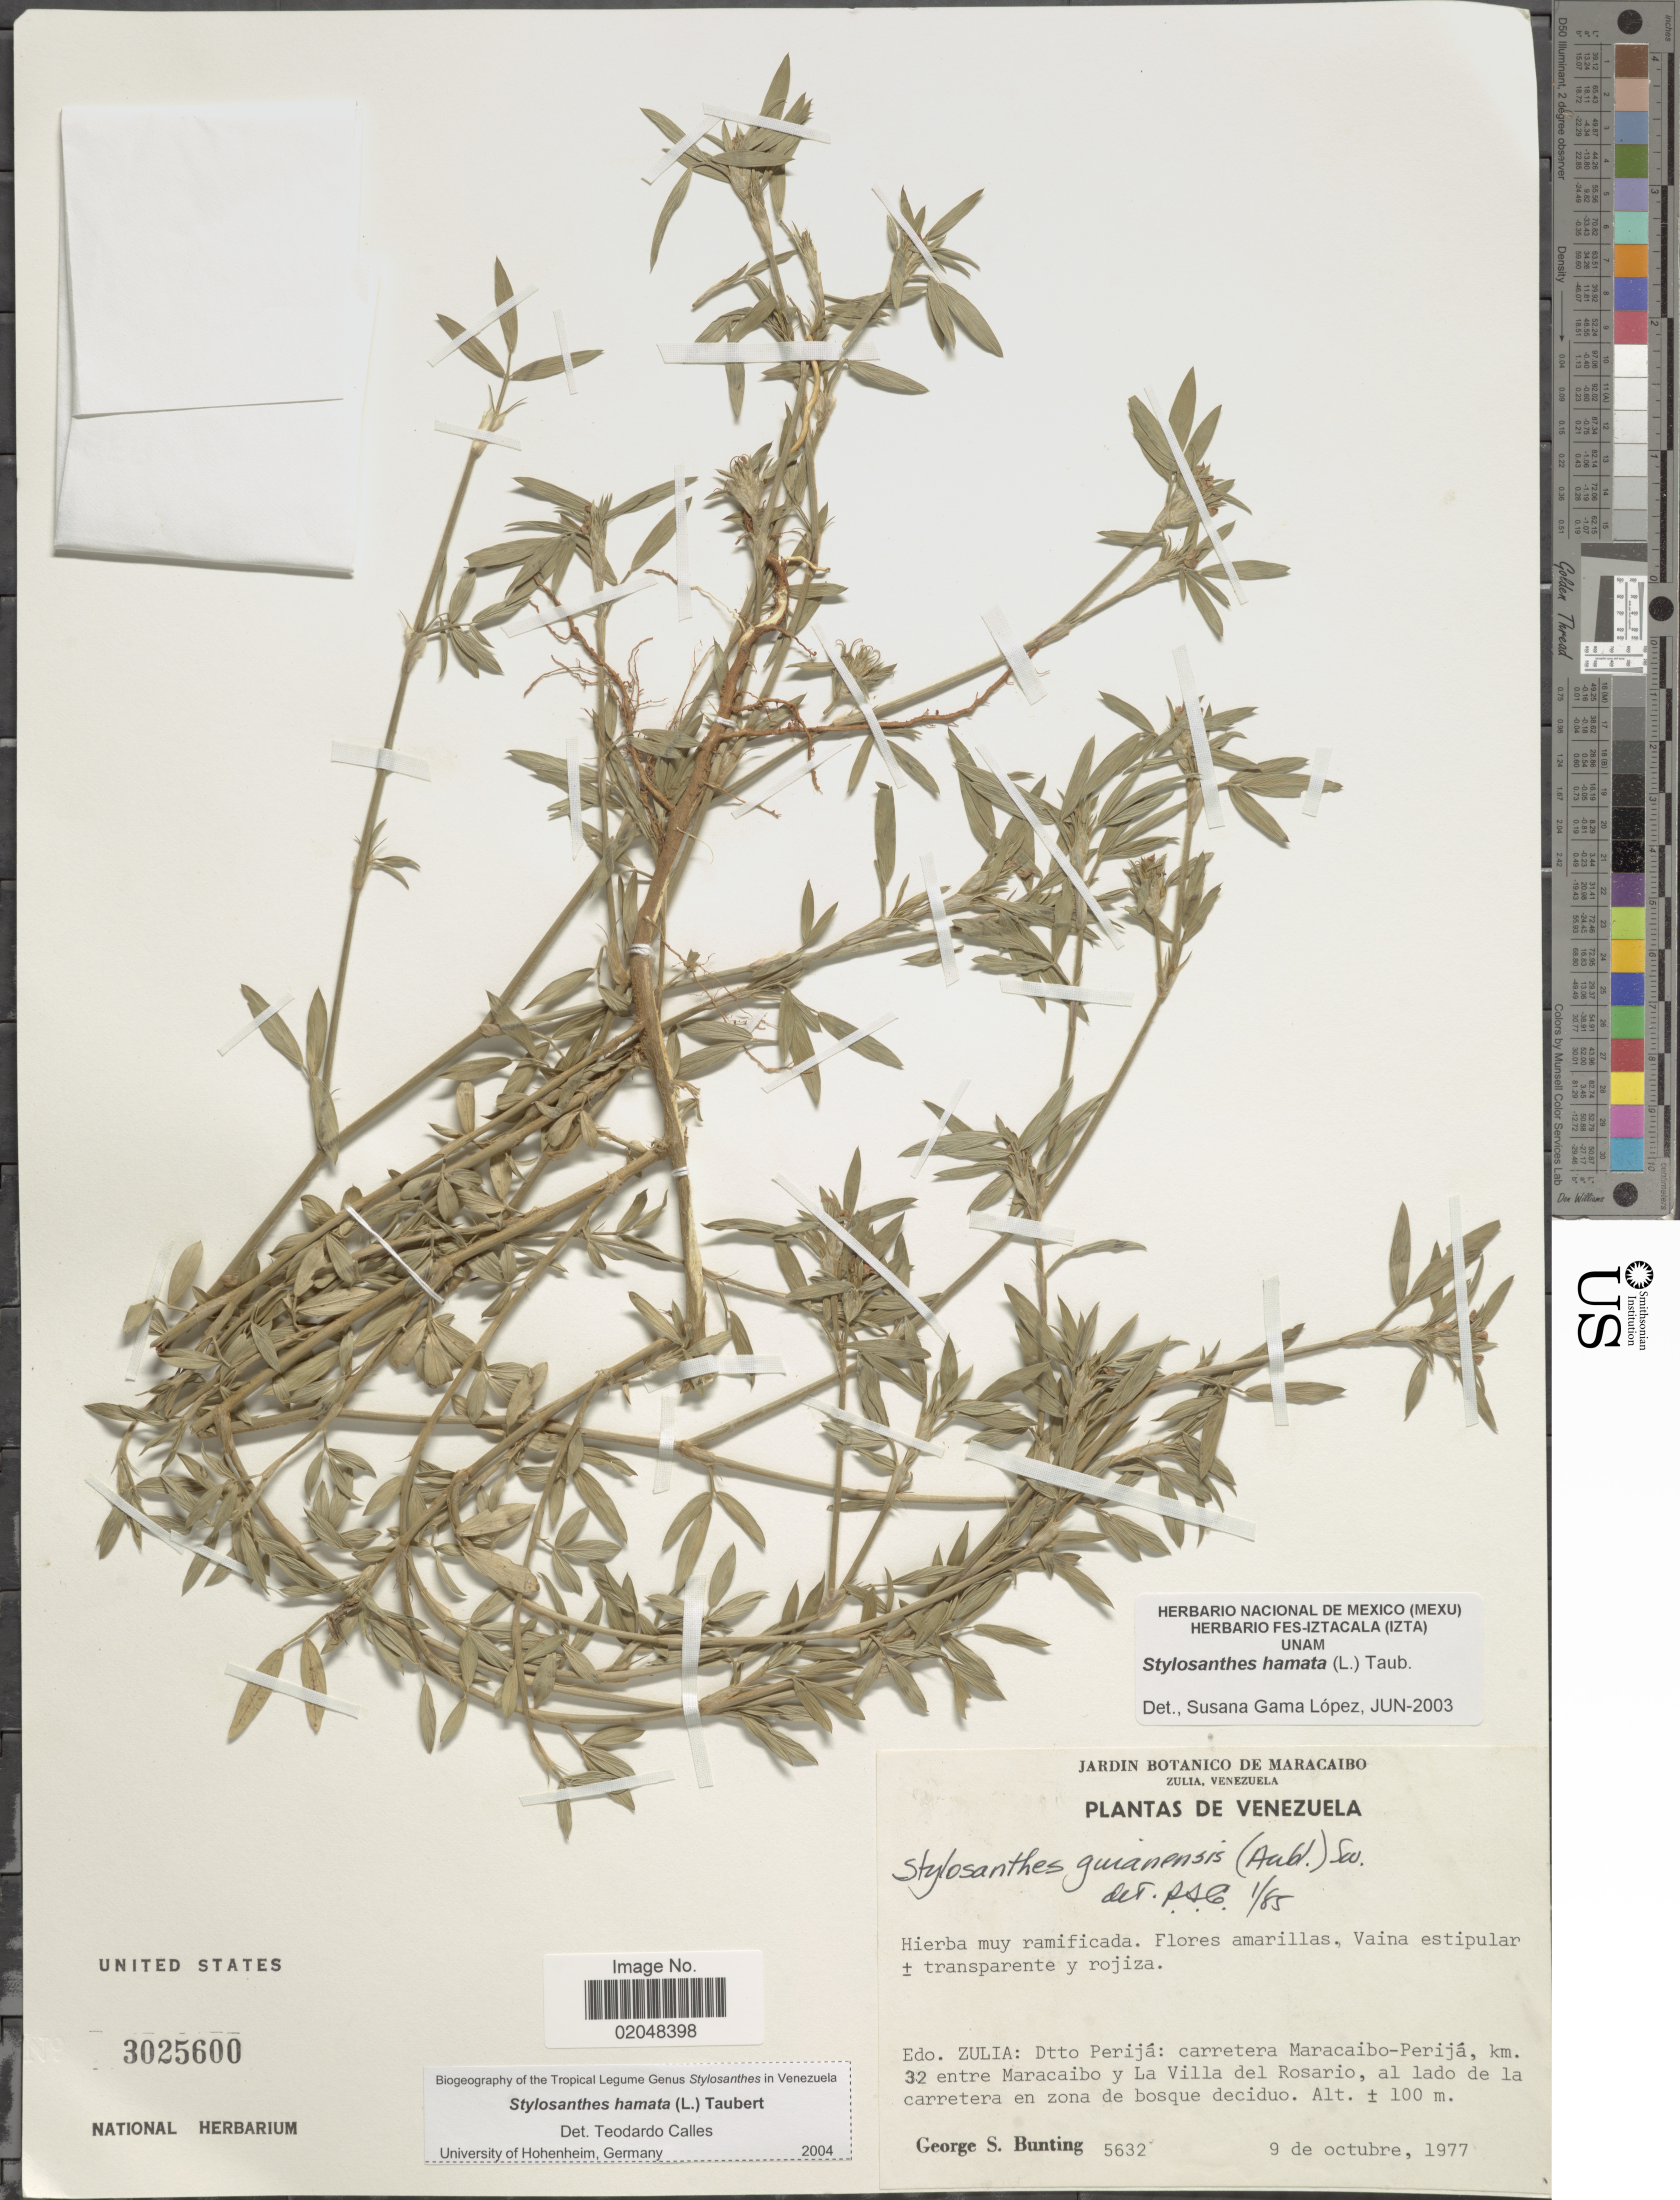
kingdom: Plantae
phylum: Tracheophyta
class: Magnoliopsida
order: Fabales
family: Fabaceae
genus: Stylosanthes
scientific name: Stylosanthes hamata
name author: (L.) Taub.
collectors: G. S. Bunting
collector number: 5632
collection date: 1977-10-09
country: Venezuela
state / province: Zulia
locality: Dtto Perija: carrtera Maracaibo-Perija, km 32 entre Maracaibo y La Villa del Rosario, al lado de carretera en zona de bosque deciduo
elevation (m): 100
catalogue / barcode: US 3025600